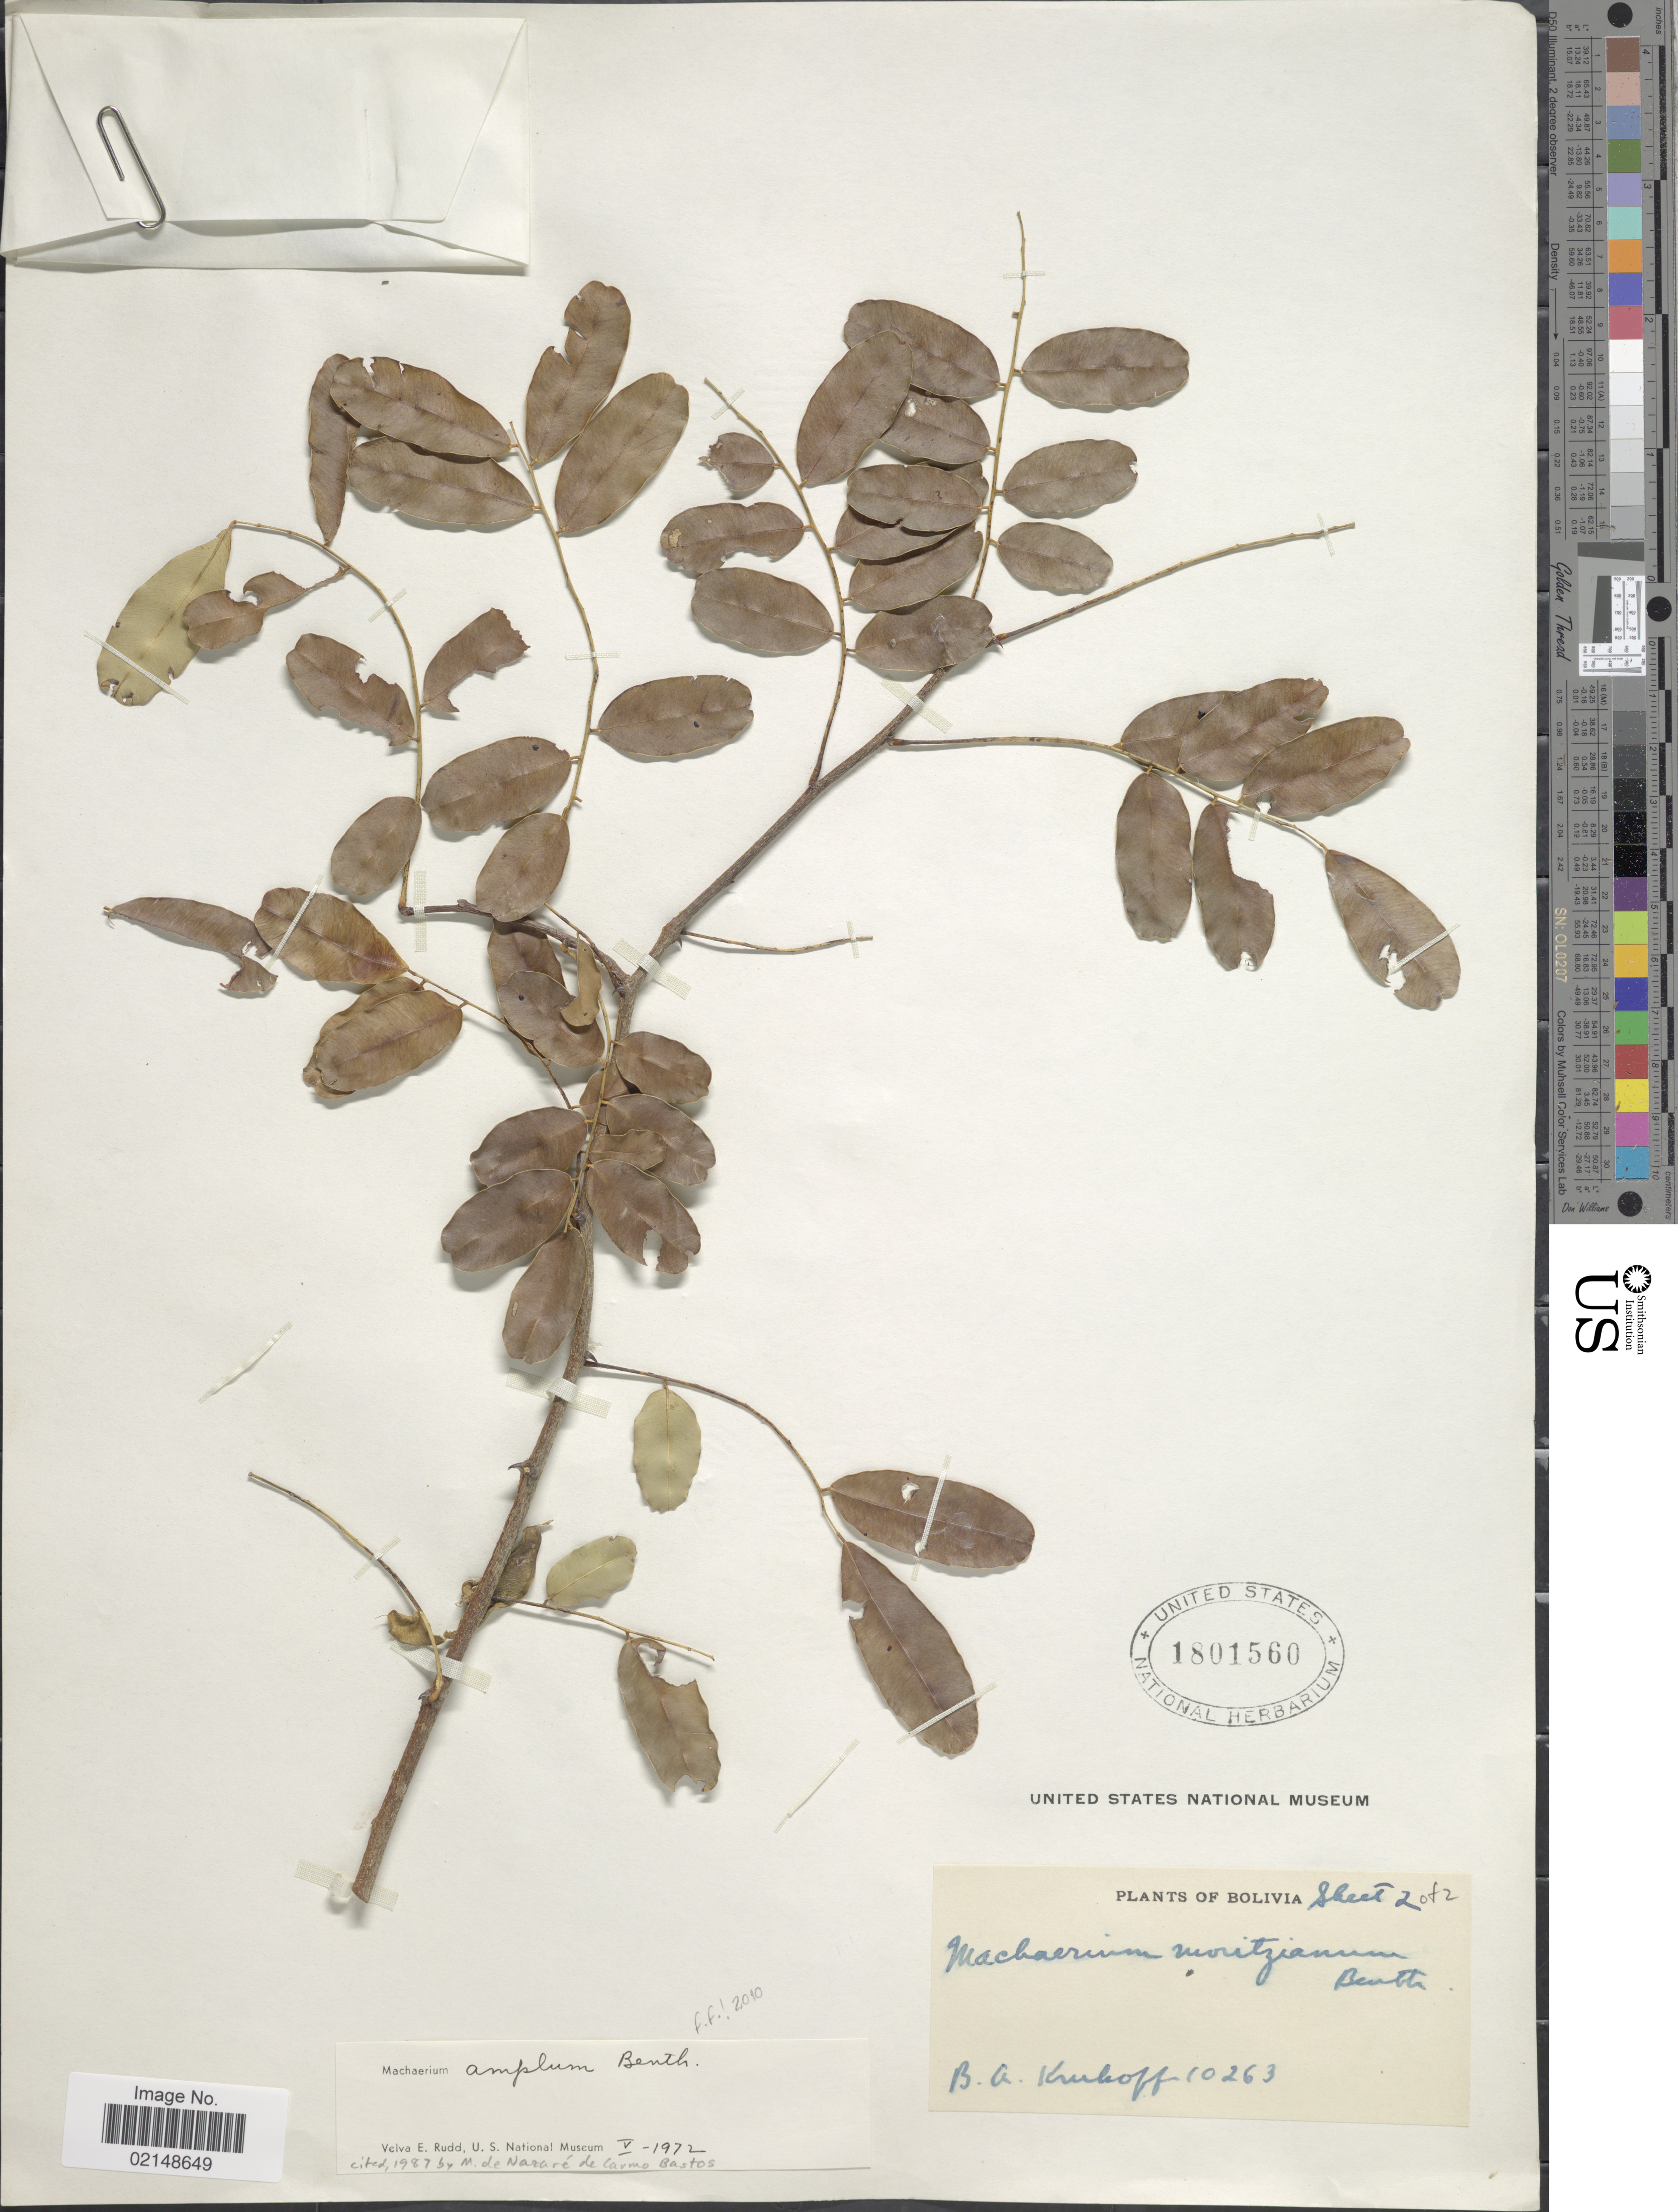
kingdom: Plantae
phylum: Tracheophyta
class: Magnoliopsida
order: Fabales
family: Fabaceae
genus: Machaerium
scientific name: Machaerium amplum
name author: Benth.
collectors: B. A. Krukoff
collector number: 10263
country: Bolivia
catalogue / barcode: US 1801560